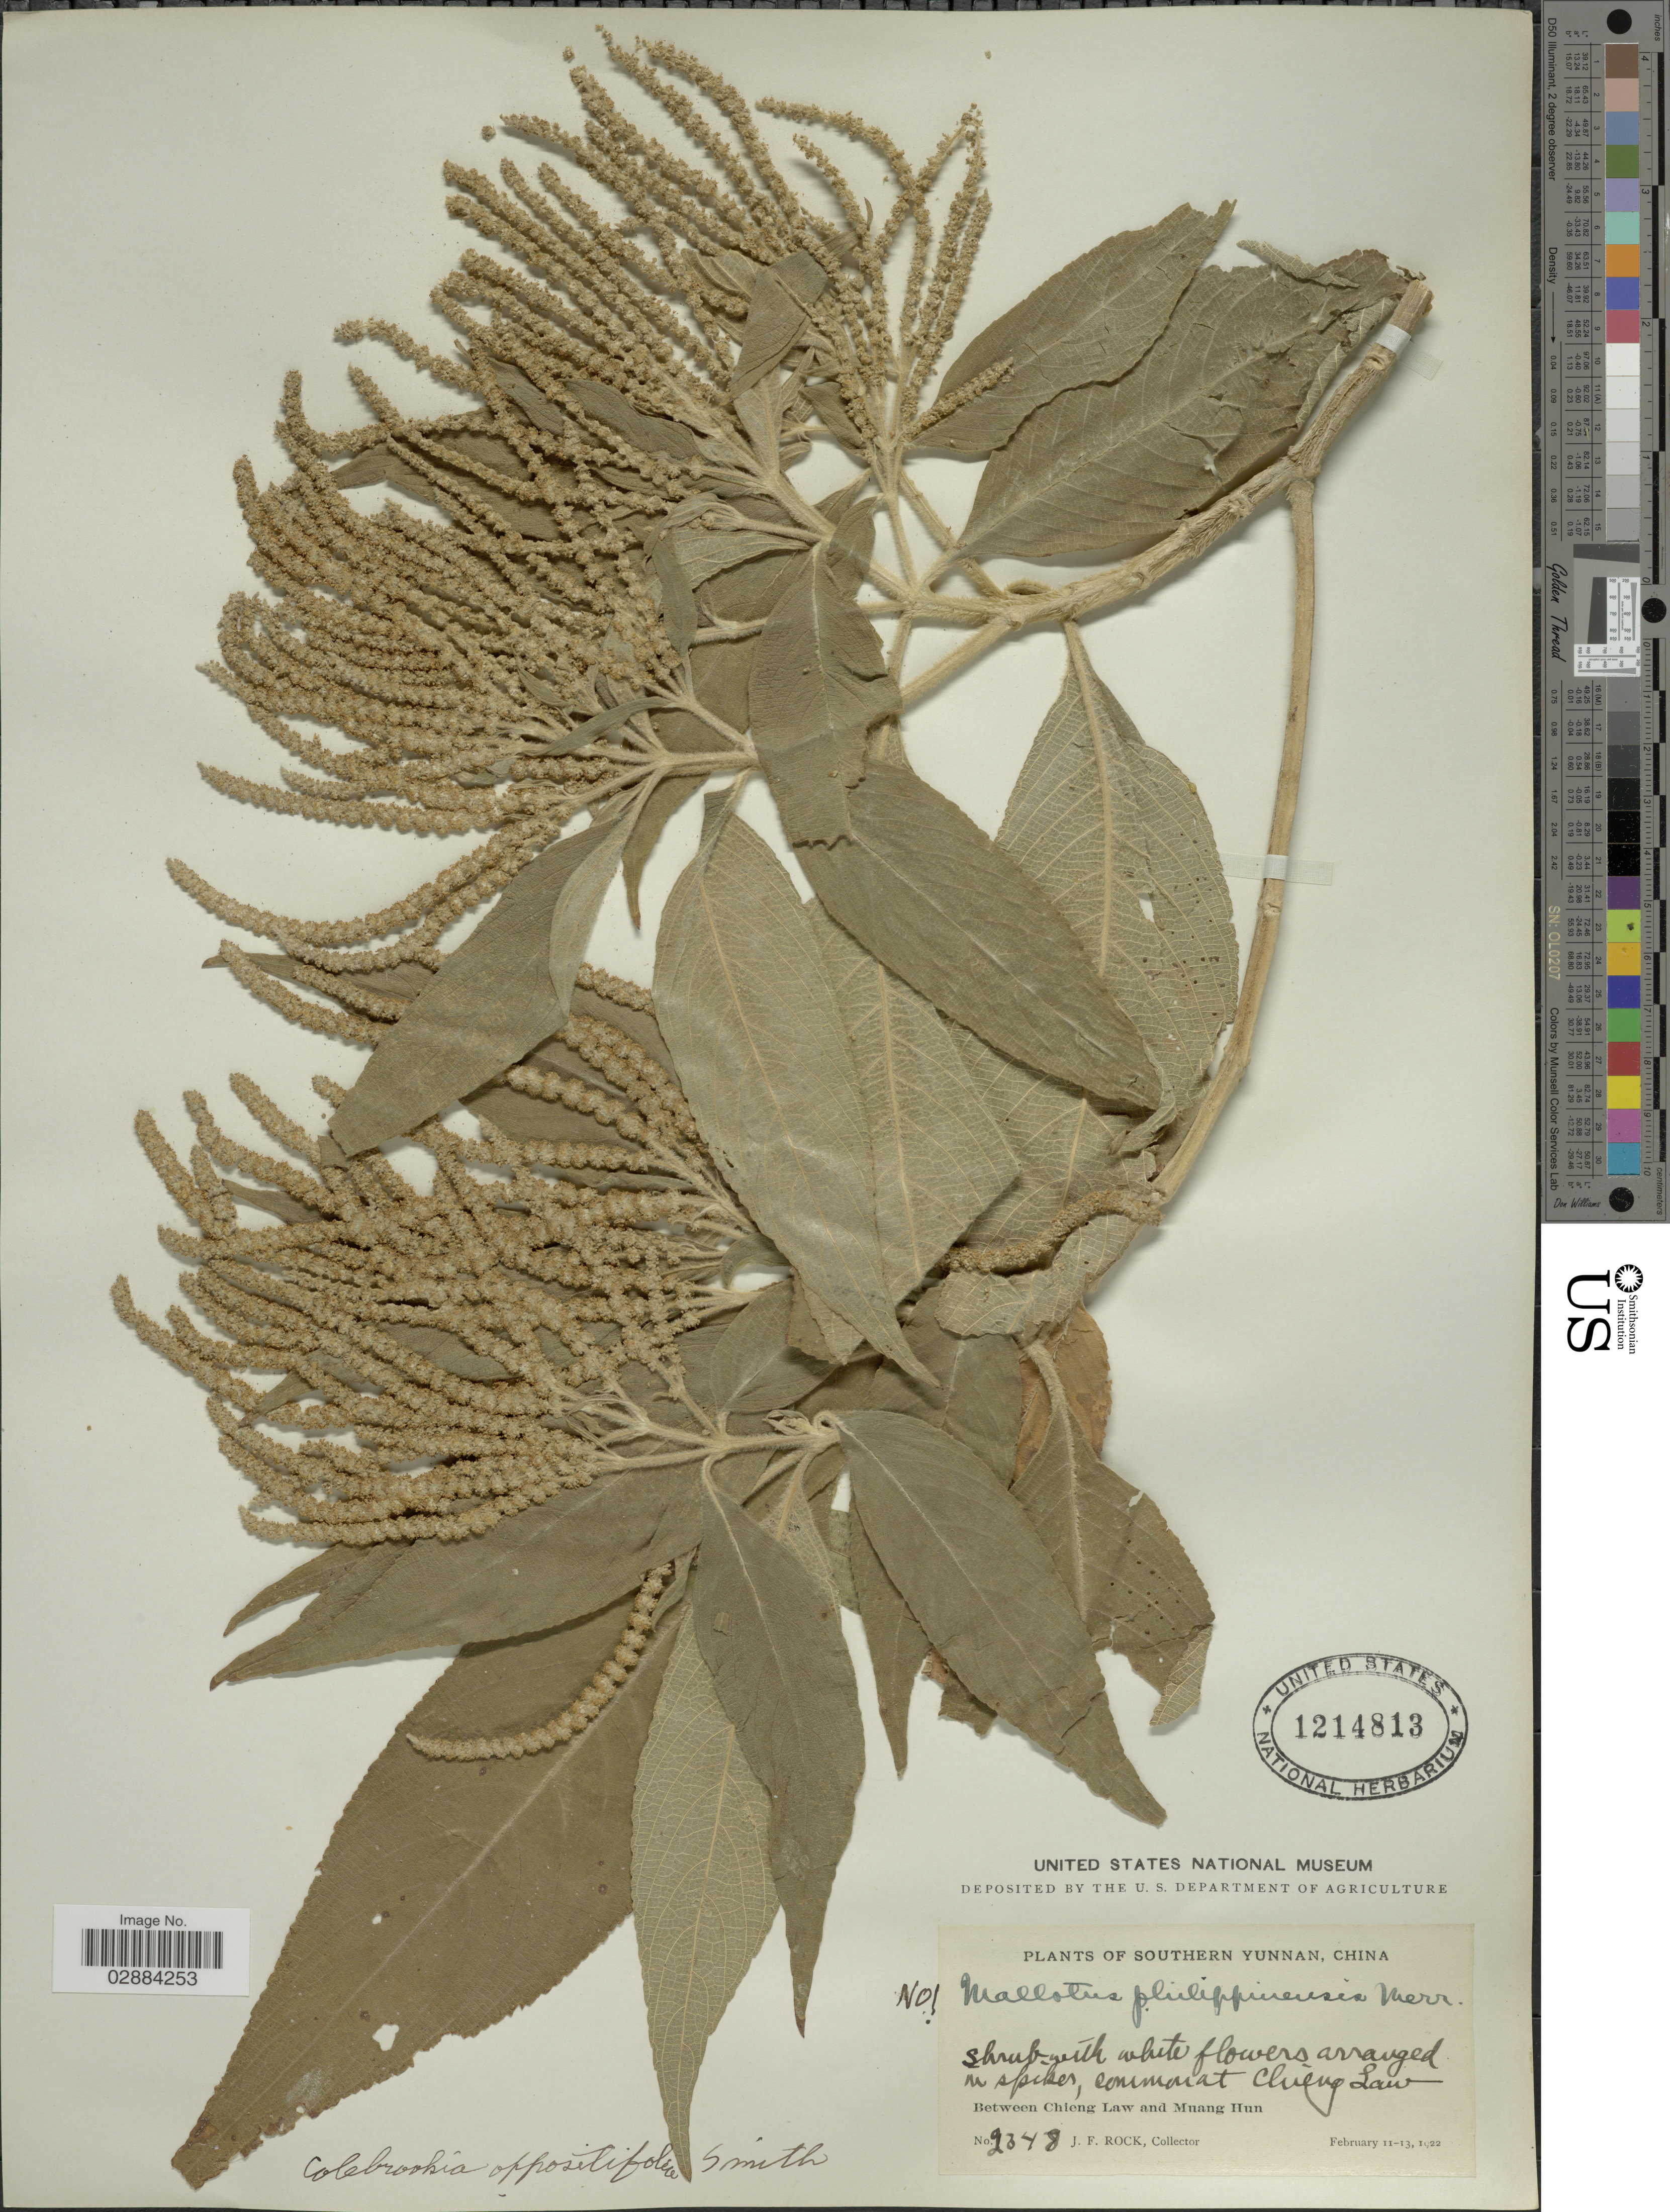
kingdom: Plantae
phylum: Tracheophyta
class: Magnoliopsida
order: Lamiales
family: Lamiaceae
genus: Colebrookea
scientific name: Colebrookea oppositifolia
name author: Small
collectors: J. Rock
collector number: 2348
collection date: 1922-02-11/1922-02-13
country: China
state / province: Yunnan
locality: Southern Yunnan. Common at Chieng Law. Between Chieng Law and Muang Hun.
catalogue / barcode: US 1214813